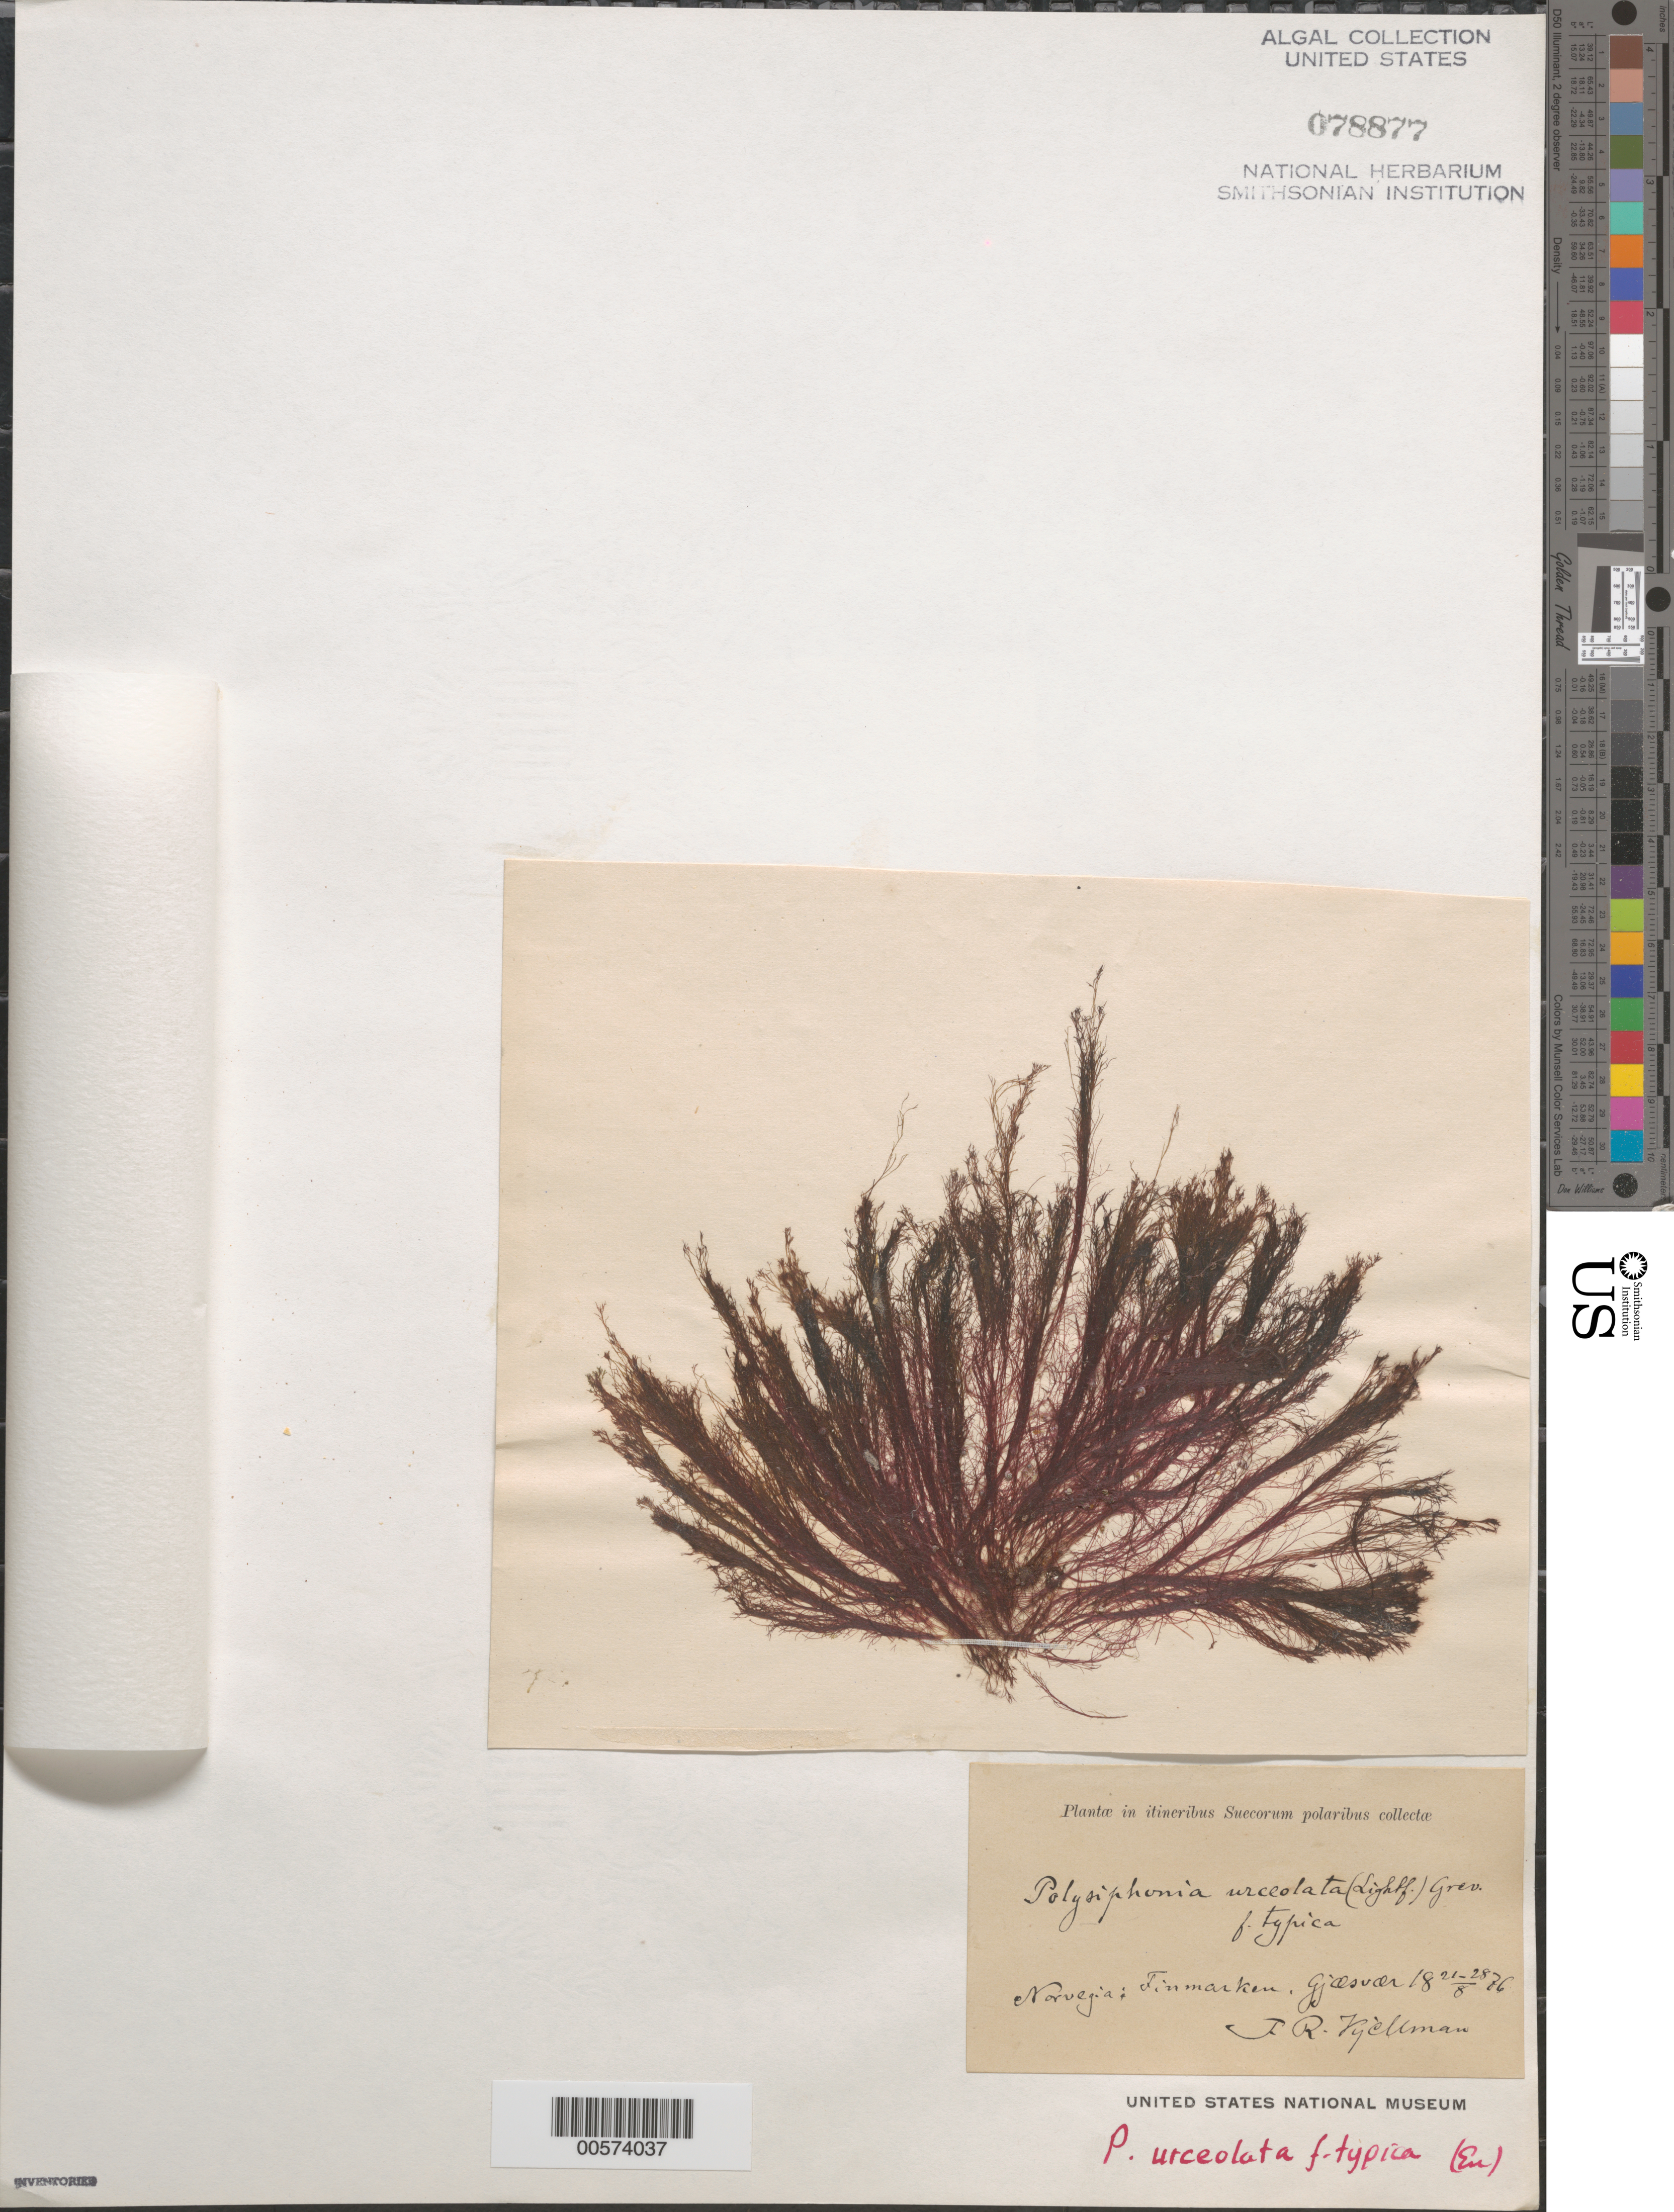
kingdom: Plantae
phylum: Rhodophyta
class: Florideophyceae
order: Ceramiales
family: Rhodomelaceae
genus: Polysiphonia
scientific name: Polysiphonia urceolata f. typica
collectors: F. R. Kjellman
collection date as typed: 21 Aug 1876 to 28 Aug 1876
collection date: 1876-08-21/1876-08-28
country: Norway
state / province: Finnmark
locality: Gjesvaer (Gjaesvaer)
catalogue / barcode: US 78877